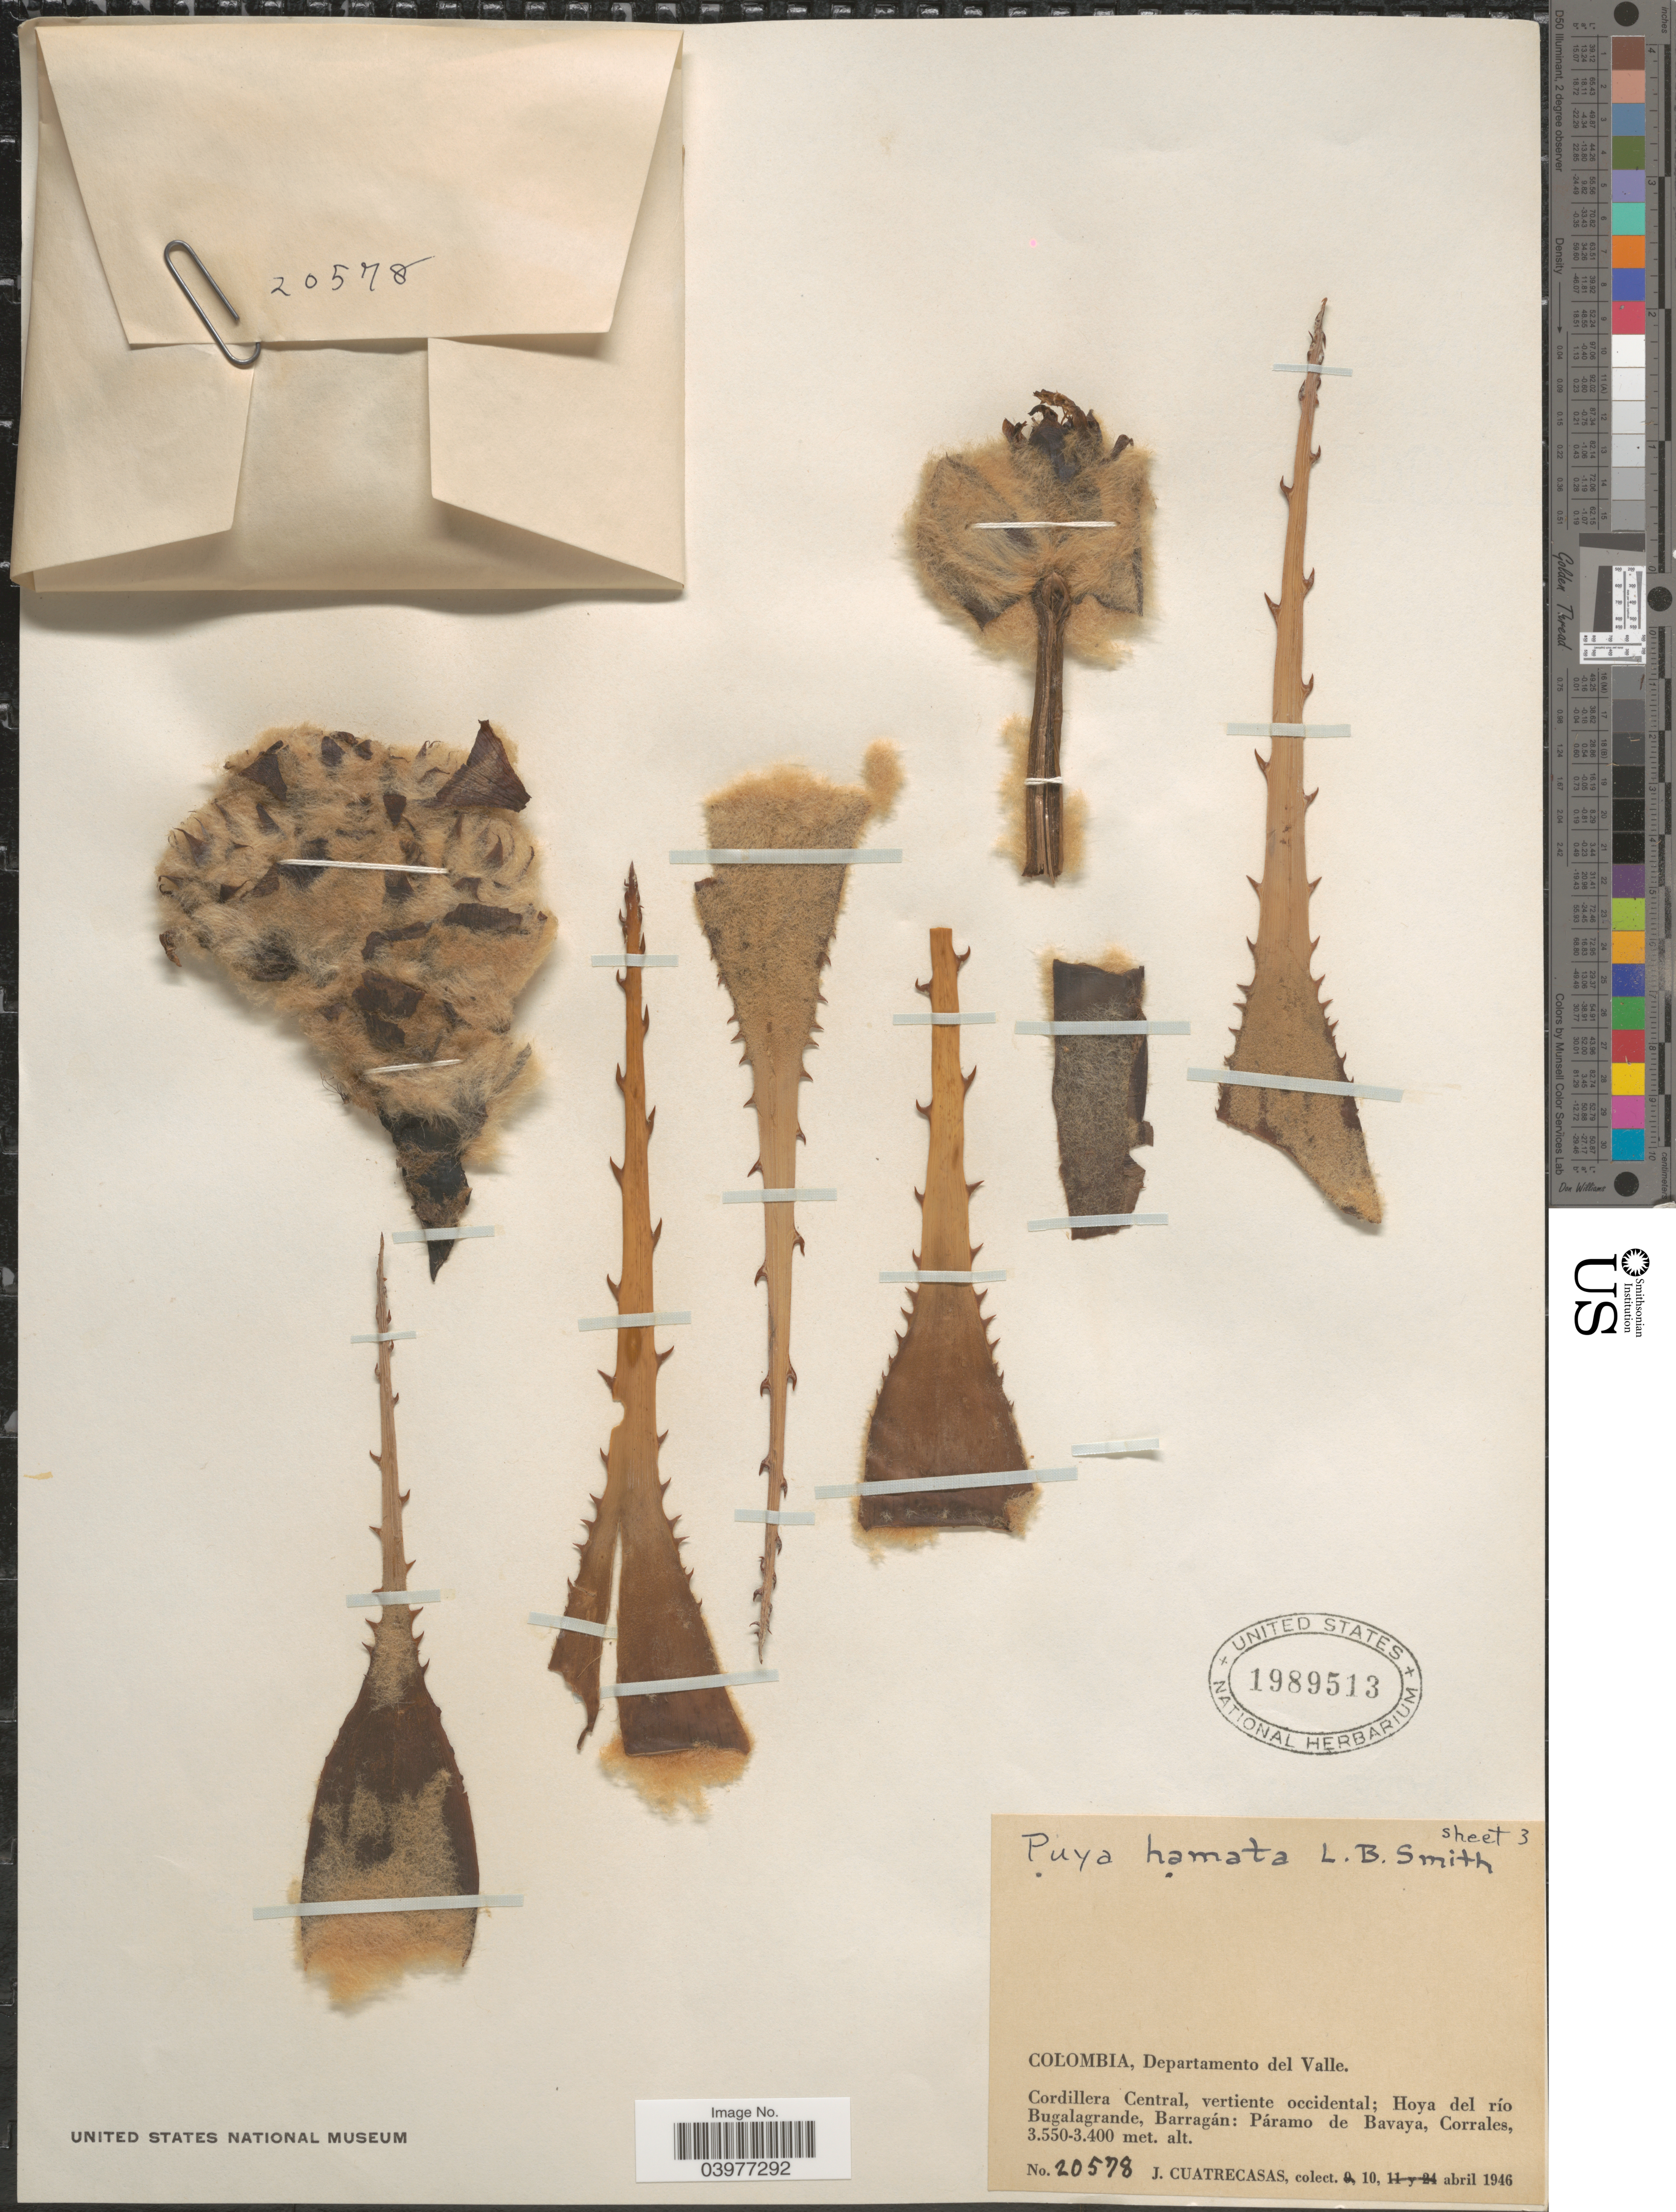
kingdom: Plantae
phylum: Tracheophyta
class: Liliopsida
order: Poales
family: Bromeliaceae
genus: Puya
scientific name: Puya hamata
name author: L.B. Sm.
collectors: J. Cuatrecasas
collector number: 20578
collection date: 1946-04-10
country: Colombia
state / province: Valle del Cauca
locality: Departamento del Valle. Cordillera Central, vertiente occidental; Hoya del río Bugalagrande, Barragán: Páramo de Bavaya, Corrales.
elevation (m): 3400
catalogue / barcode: US 1989513